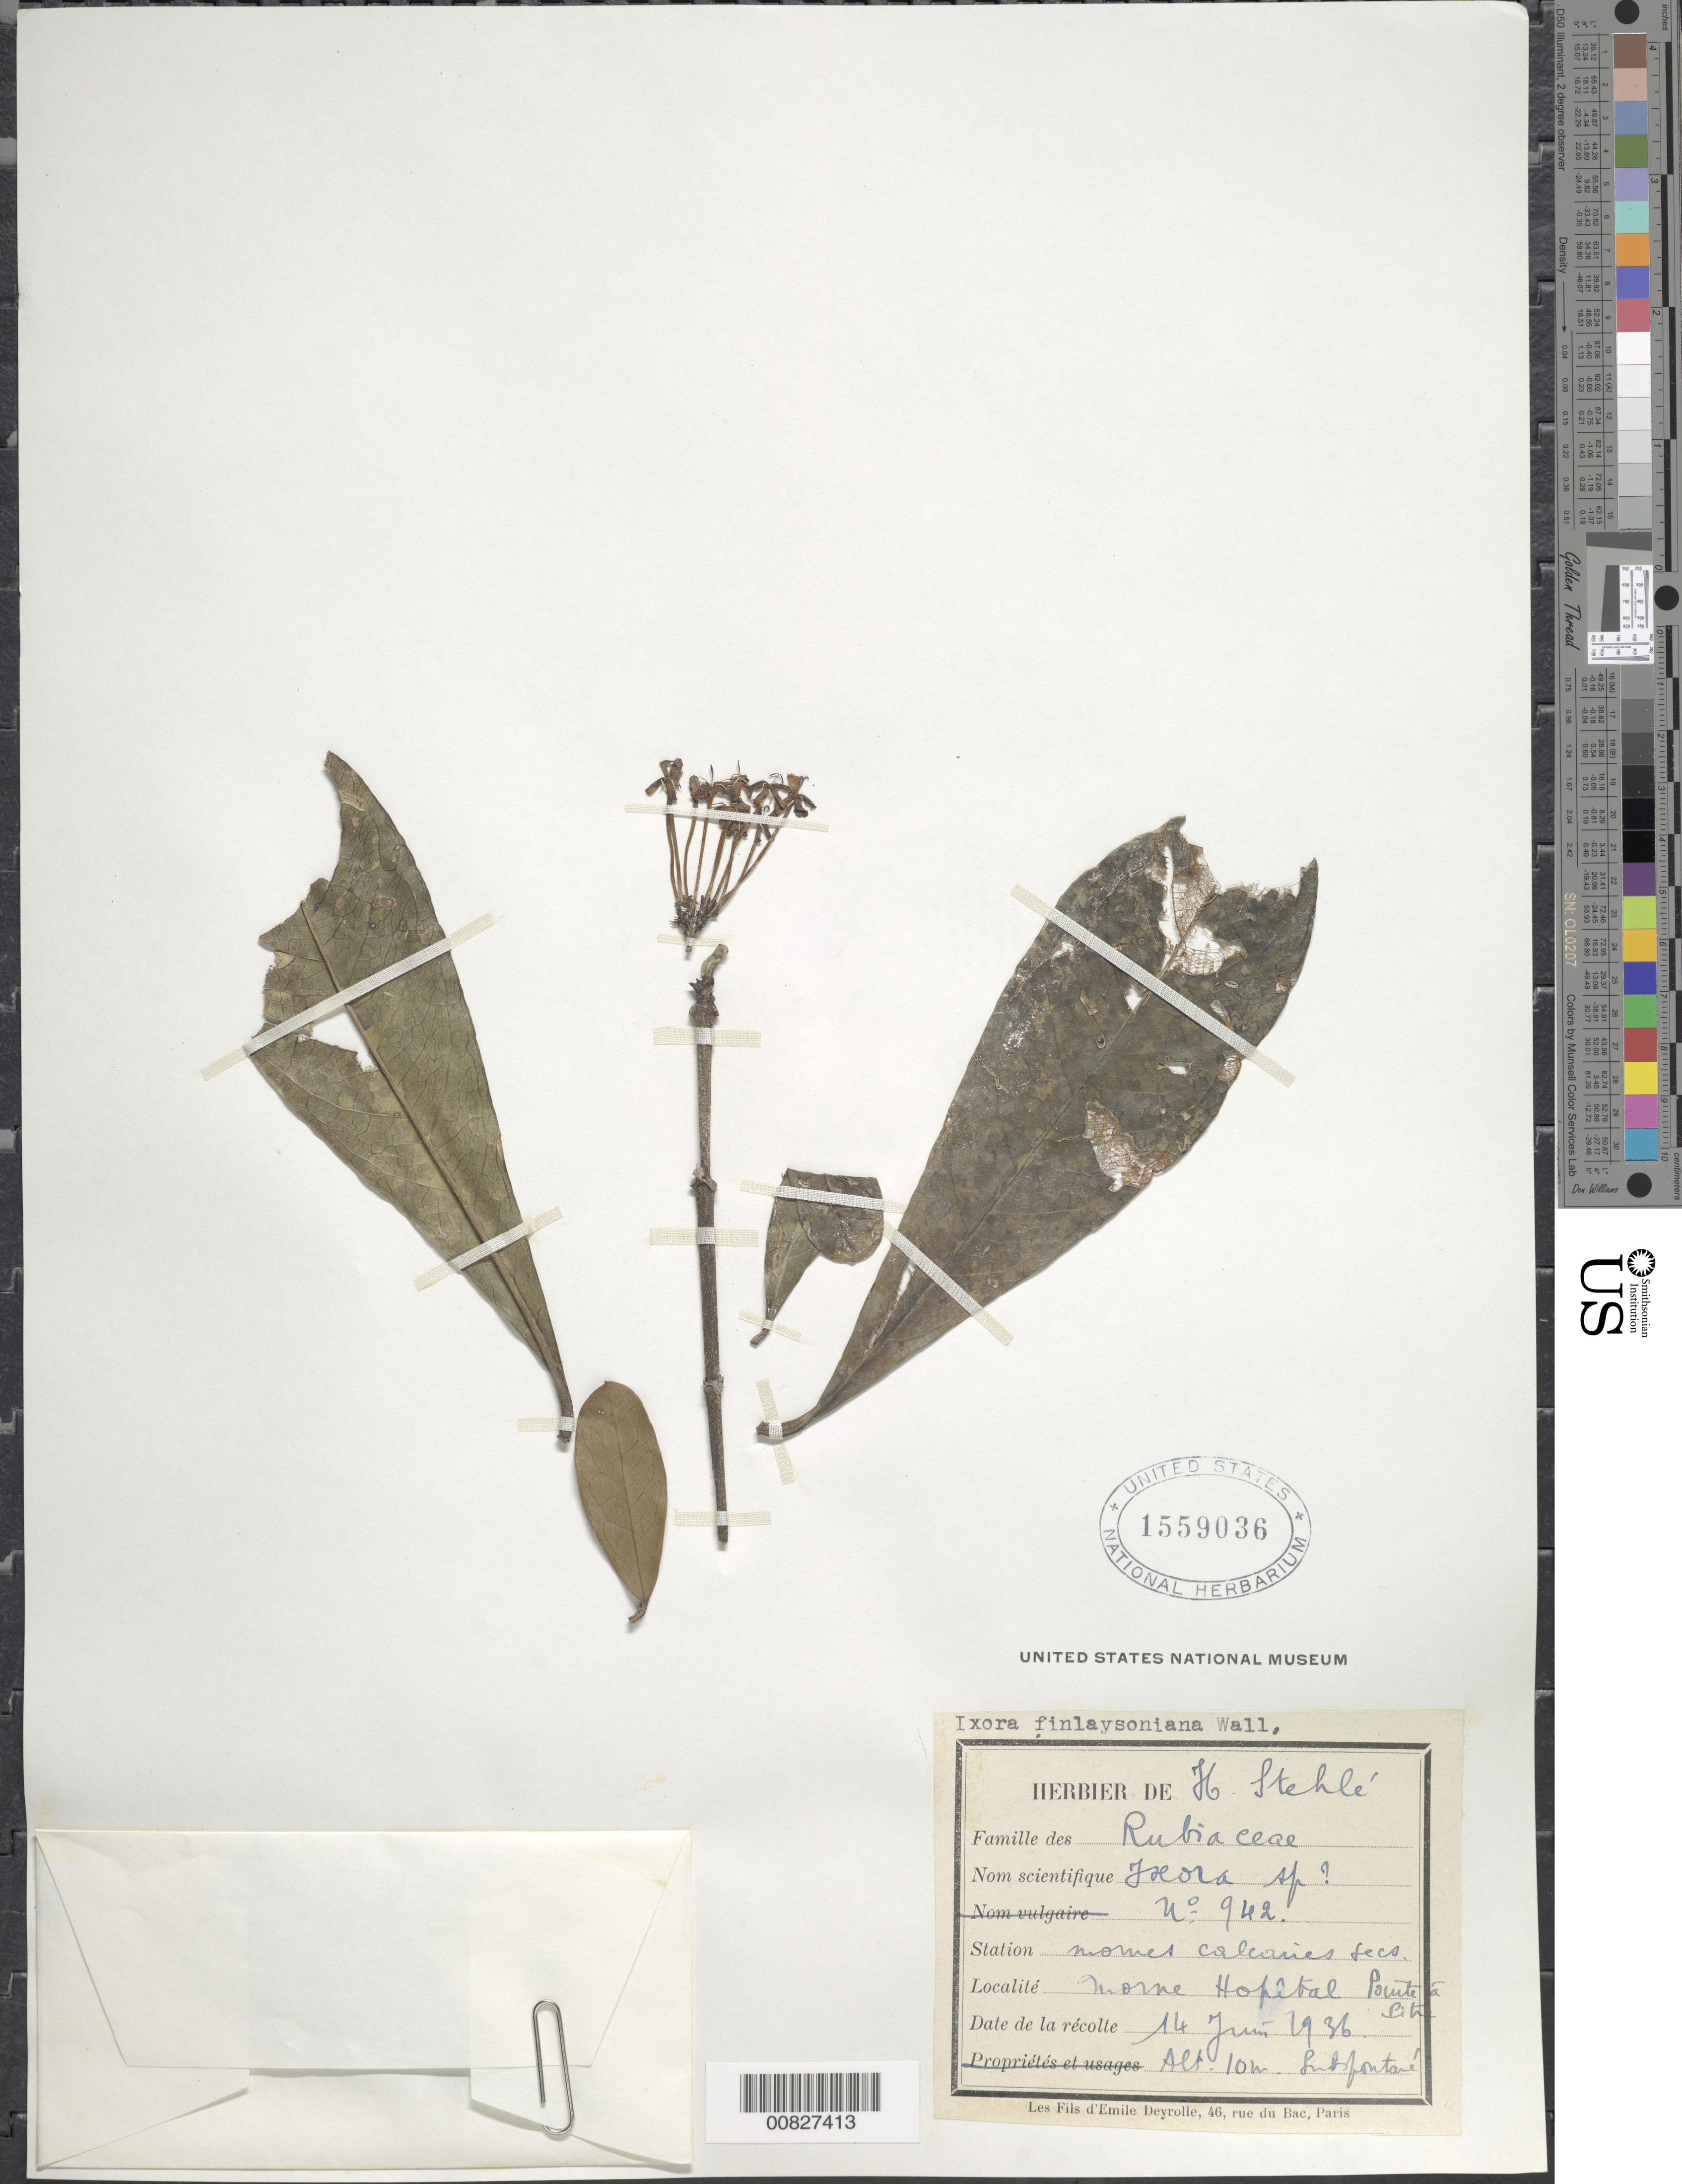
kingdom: Plantae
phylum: Tracheophyta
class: Magnoliopsida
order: Gentianales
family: Rubiaceae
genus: Ixora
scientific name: Ixora finlaysoniana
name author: Wall. ex G. Don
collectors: H. Stehlé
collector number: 942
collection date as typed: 14 Jun 1936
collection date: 1936-06-14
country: Haiti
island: Hispaniola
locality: Morne l'Hopîtal, Pointe á Pitre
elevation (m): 10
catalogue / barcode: US 1559036